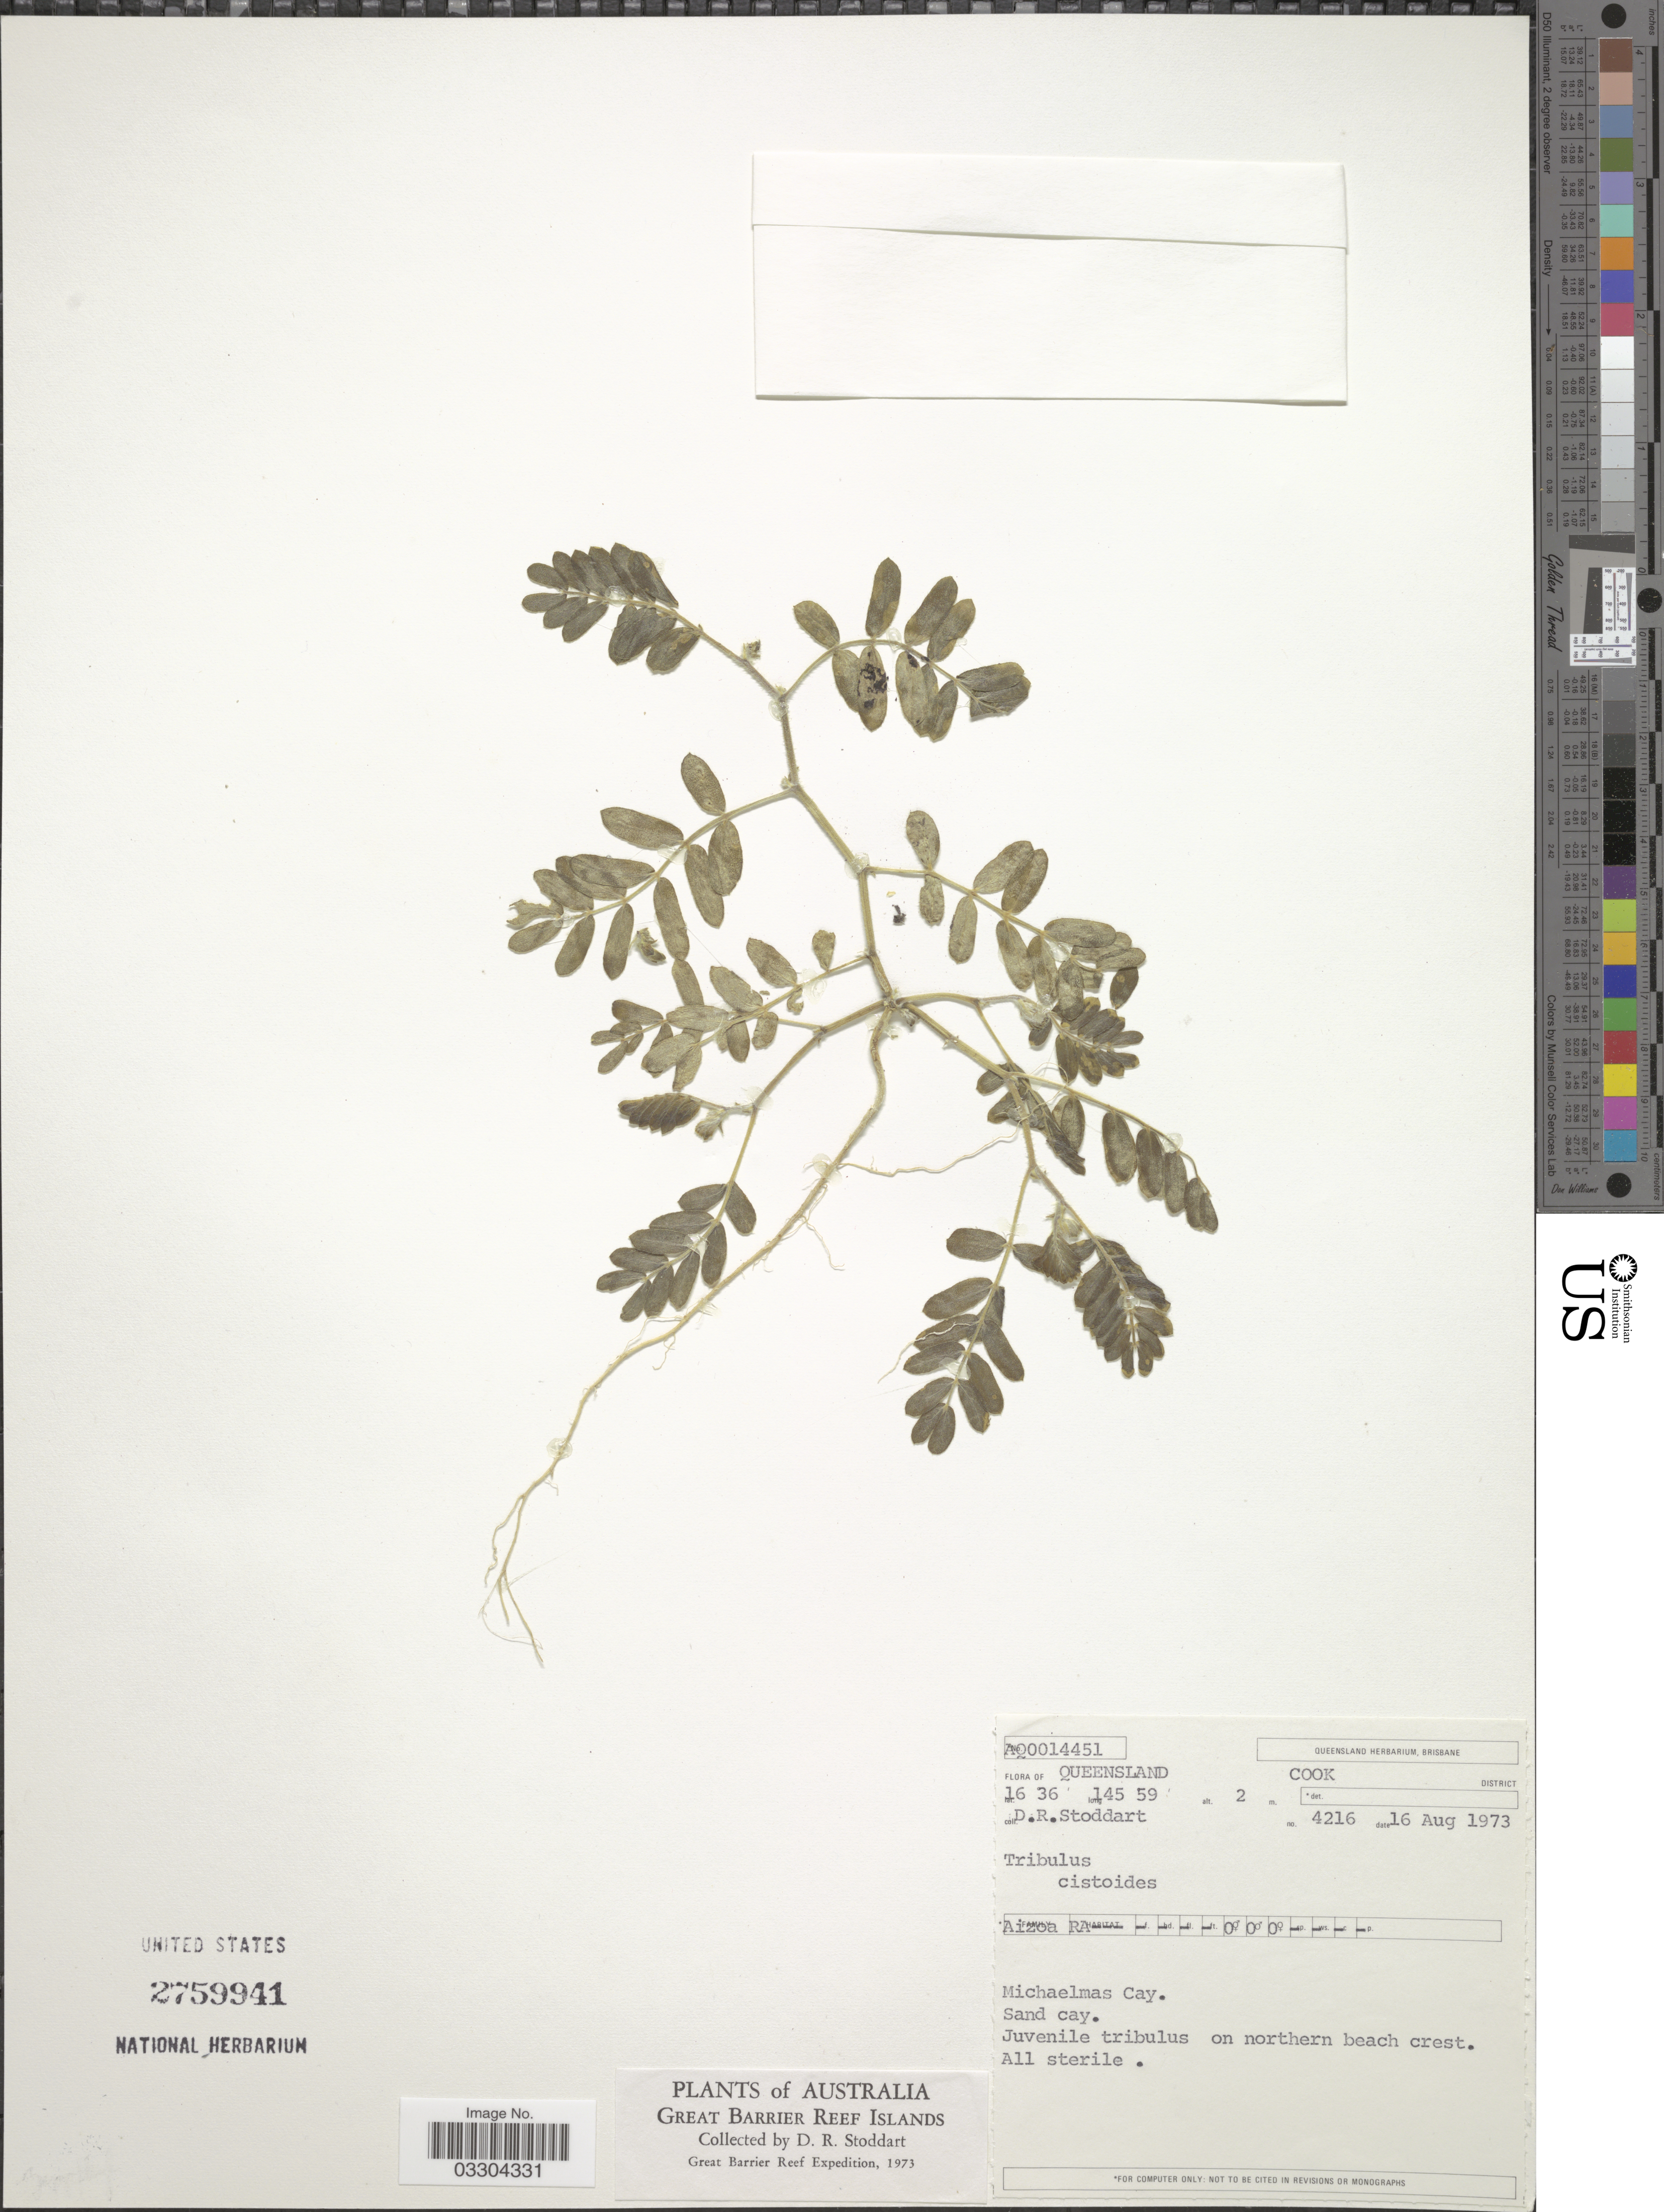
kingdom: Plantae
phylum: Tracheophyta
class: Magnoliopsida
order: Zygophyllales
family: Zygophyllaceae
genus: Tribulus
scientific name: Tribulus cistoides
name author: L.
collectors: D. R. Stoddart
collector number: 4216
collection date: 1973-08-16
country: Australia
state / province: Queensland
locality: Cook District. Michaelmas Cay.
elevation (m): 2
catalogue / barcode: US 2759941